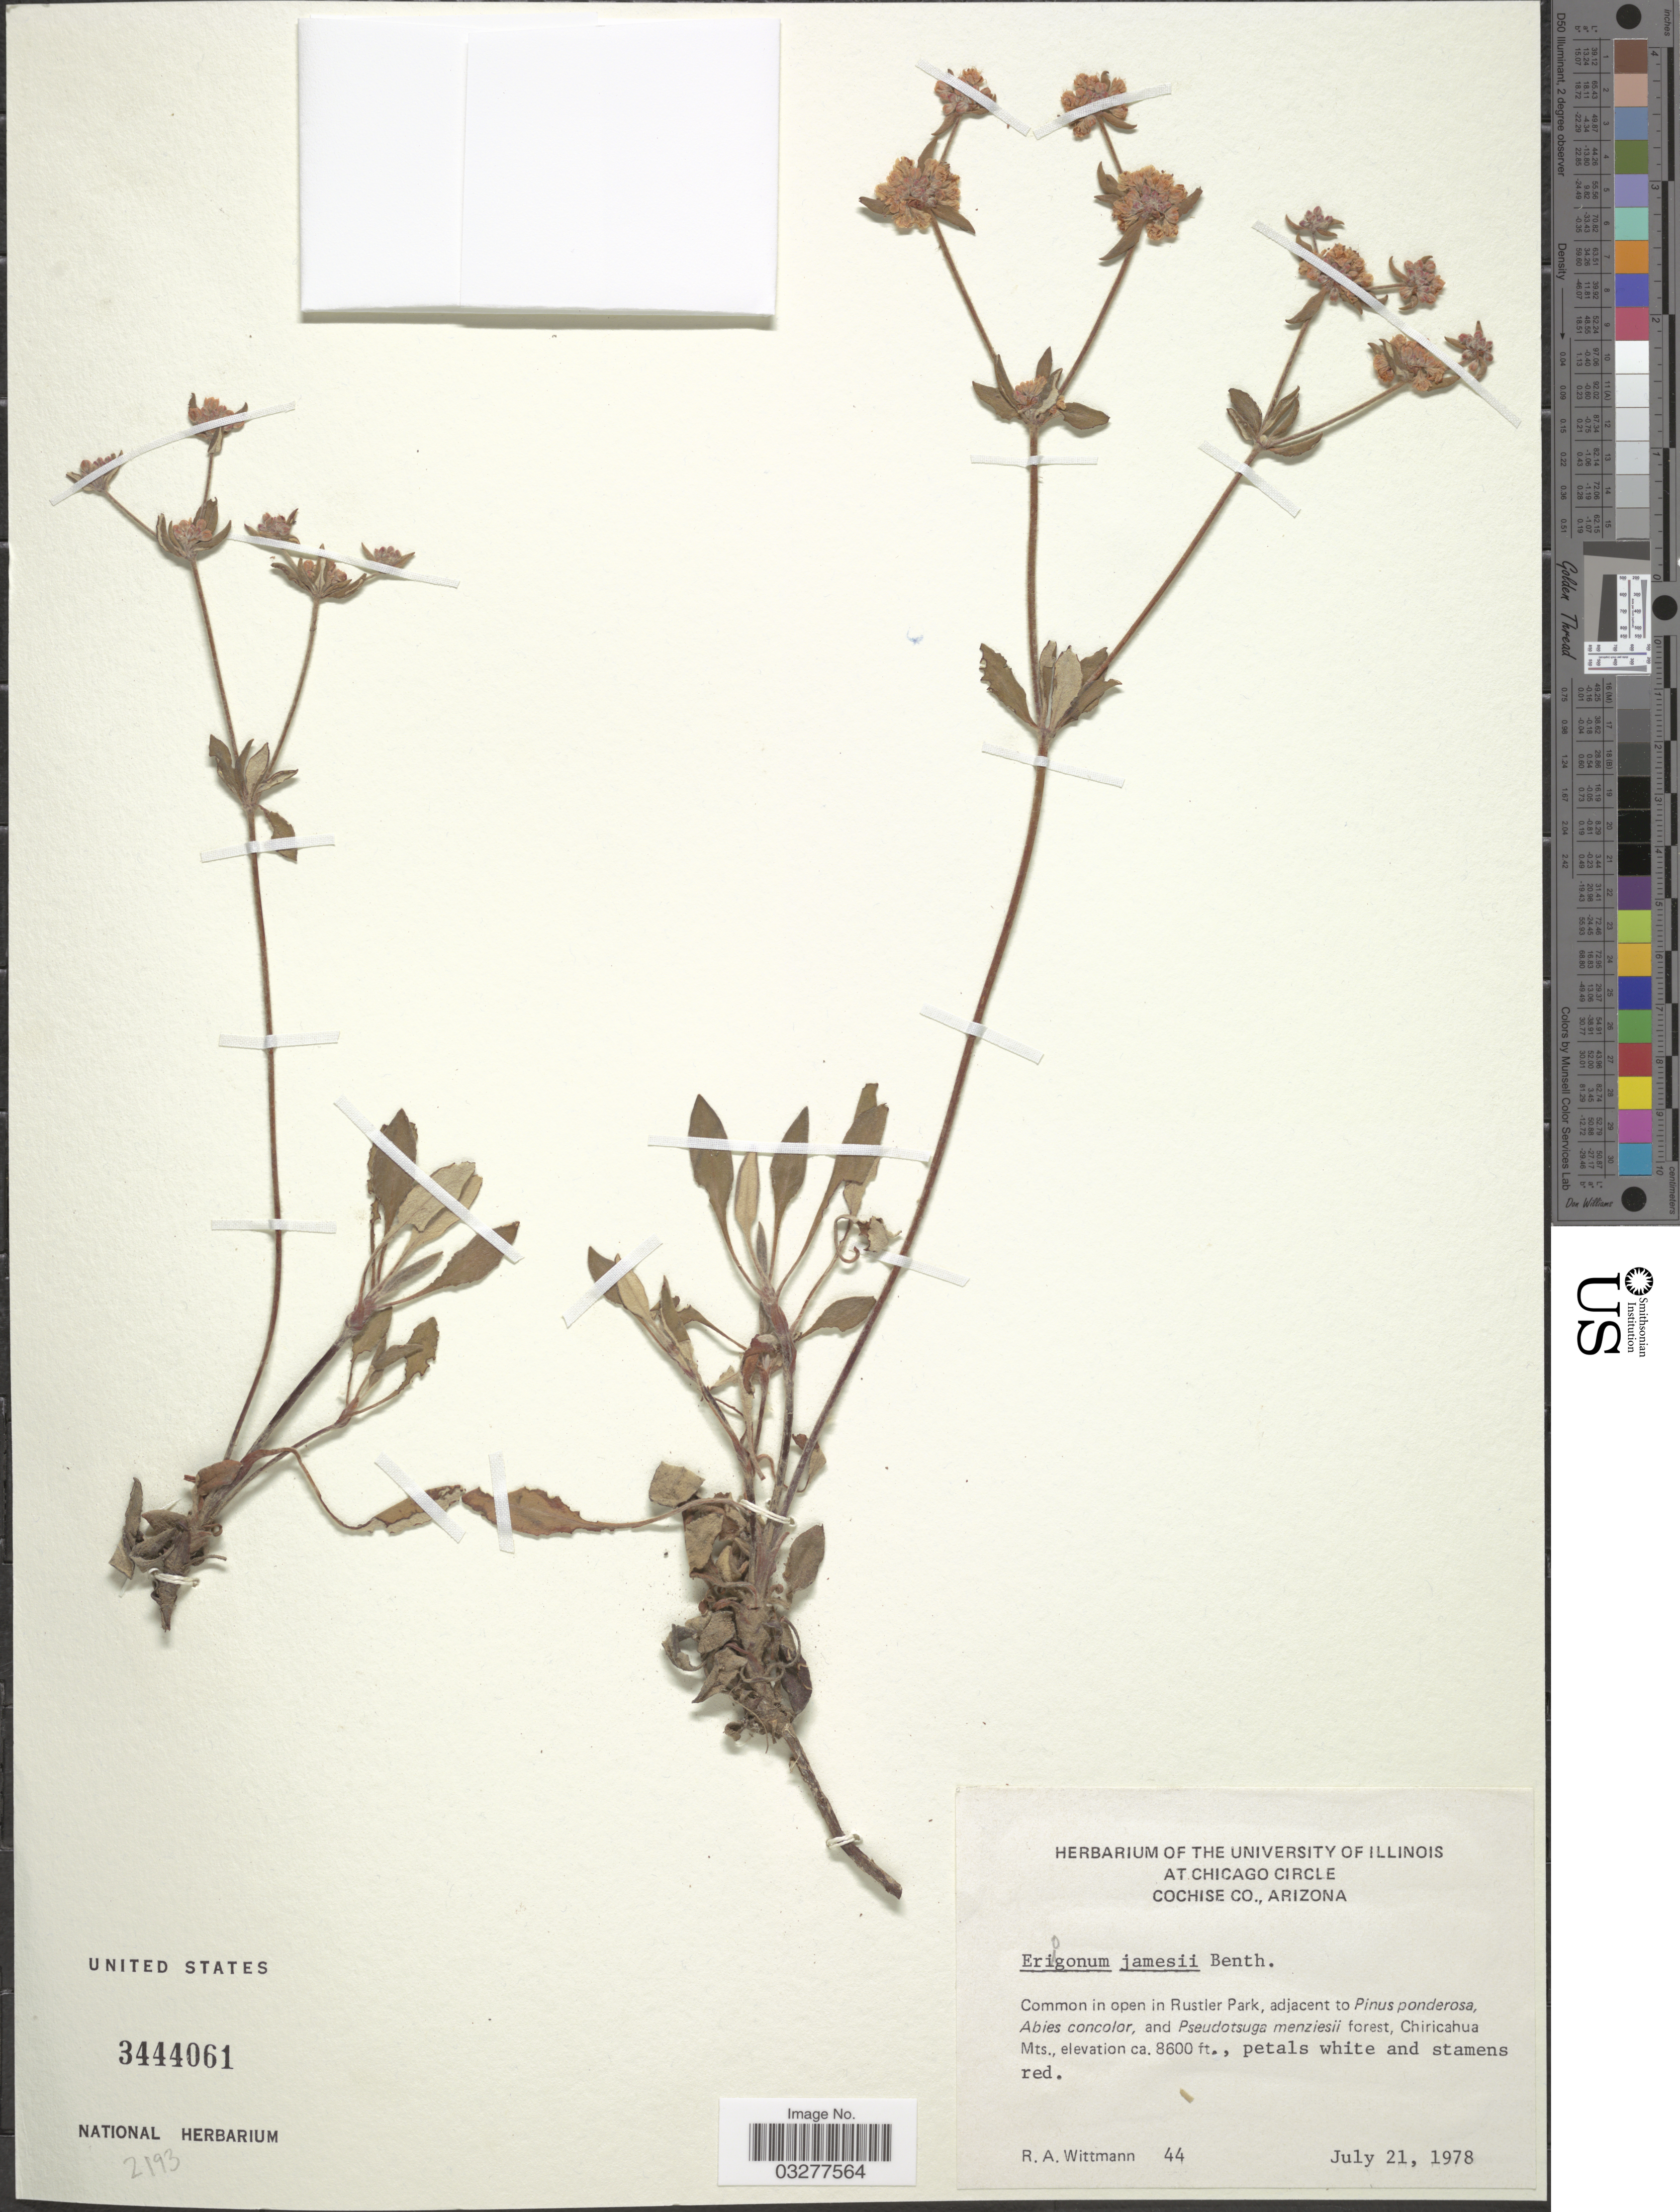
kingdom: Plantae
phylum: Tracheophyta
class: Magnoliopsida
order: Caryophyllales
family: Polygonaceae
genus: Eriogonum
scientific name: Eriogonum jamesii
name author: Benth.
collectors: R. Wittmann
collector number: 44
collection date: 1978-07-21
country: United States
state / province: Arizona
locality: Cochise Co., Common in open in Rustler Park. Chiricahua Mts.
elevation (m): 2621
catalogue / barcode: US 3444061